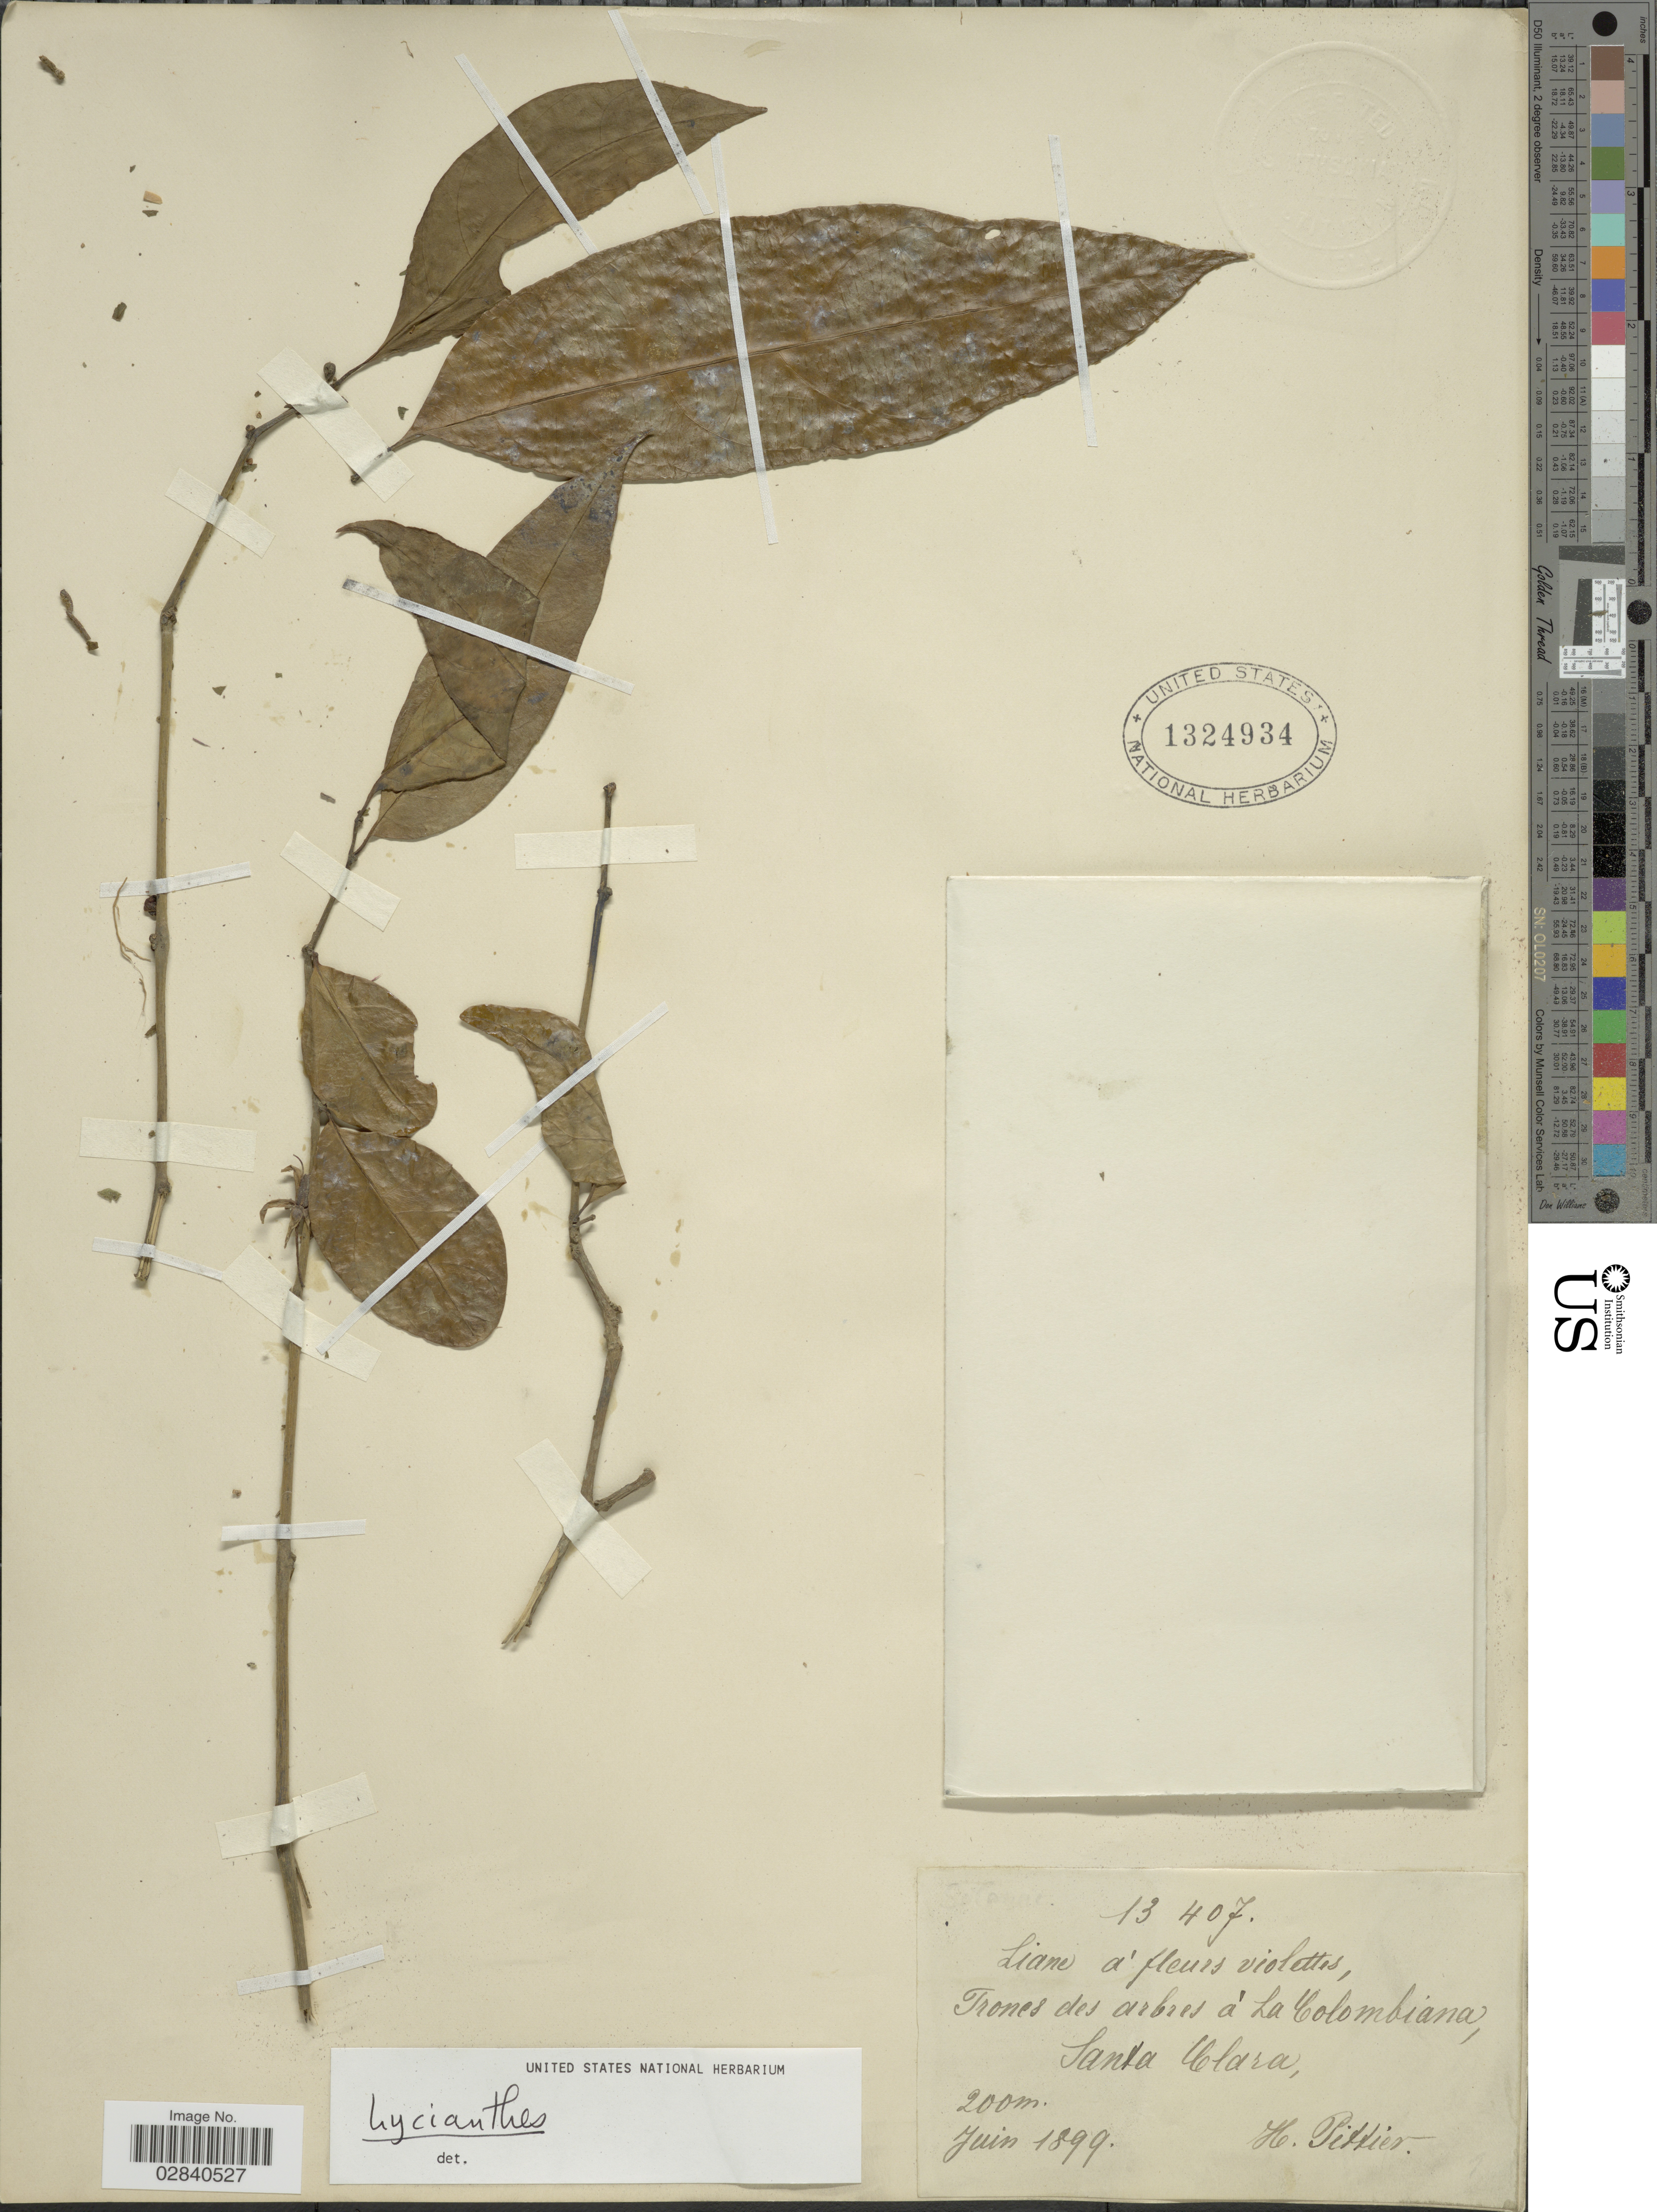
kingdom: Plantae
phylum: Tracheophyta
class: Magnoliopsida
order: Solanales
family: Solanaceae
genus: Lycianthes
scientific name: Lycianthes sp.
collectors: H. F. Pittier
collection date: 1899-06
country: Colombia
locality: Trones des arbres a La Colombiana, Santa Clara.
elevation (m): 200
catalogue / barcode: US 1324934